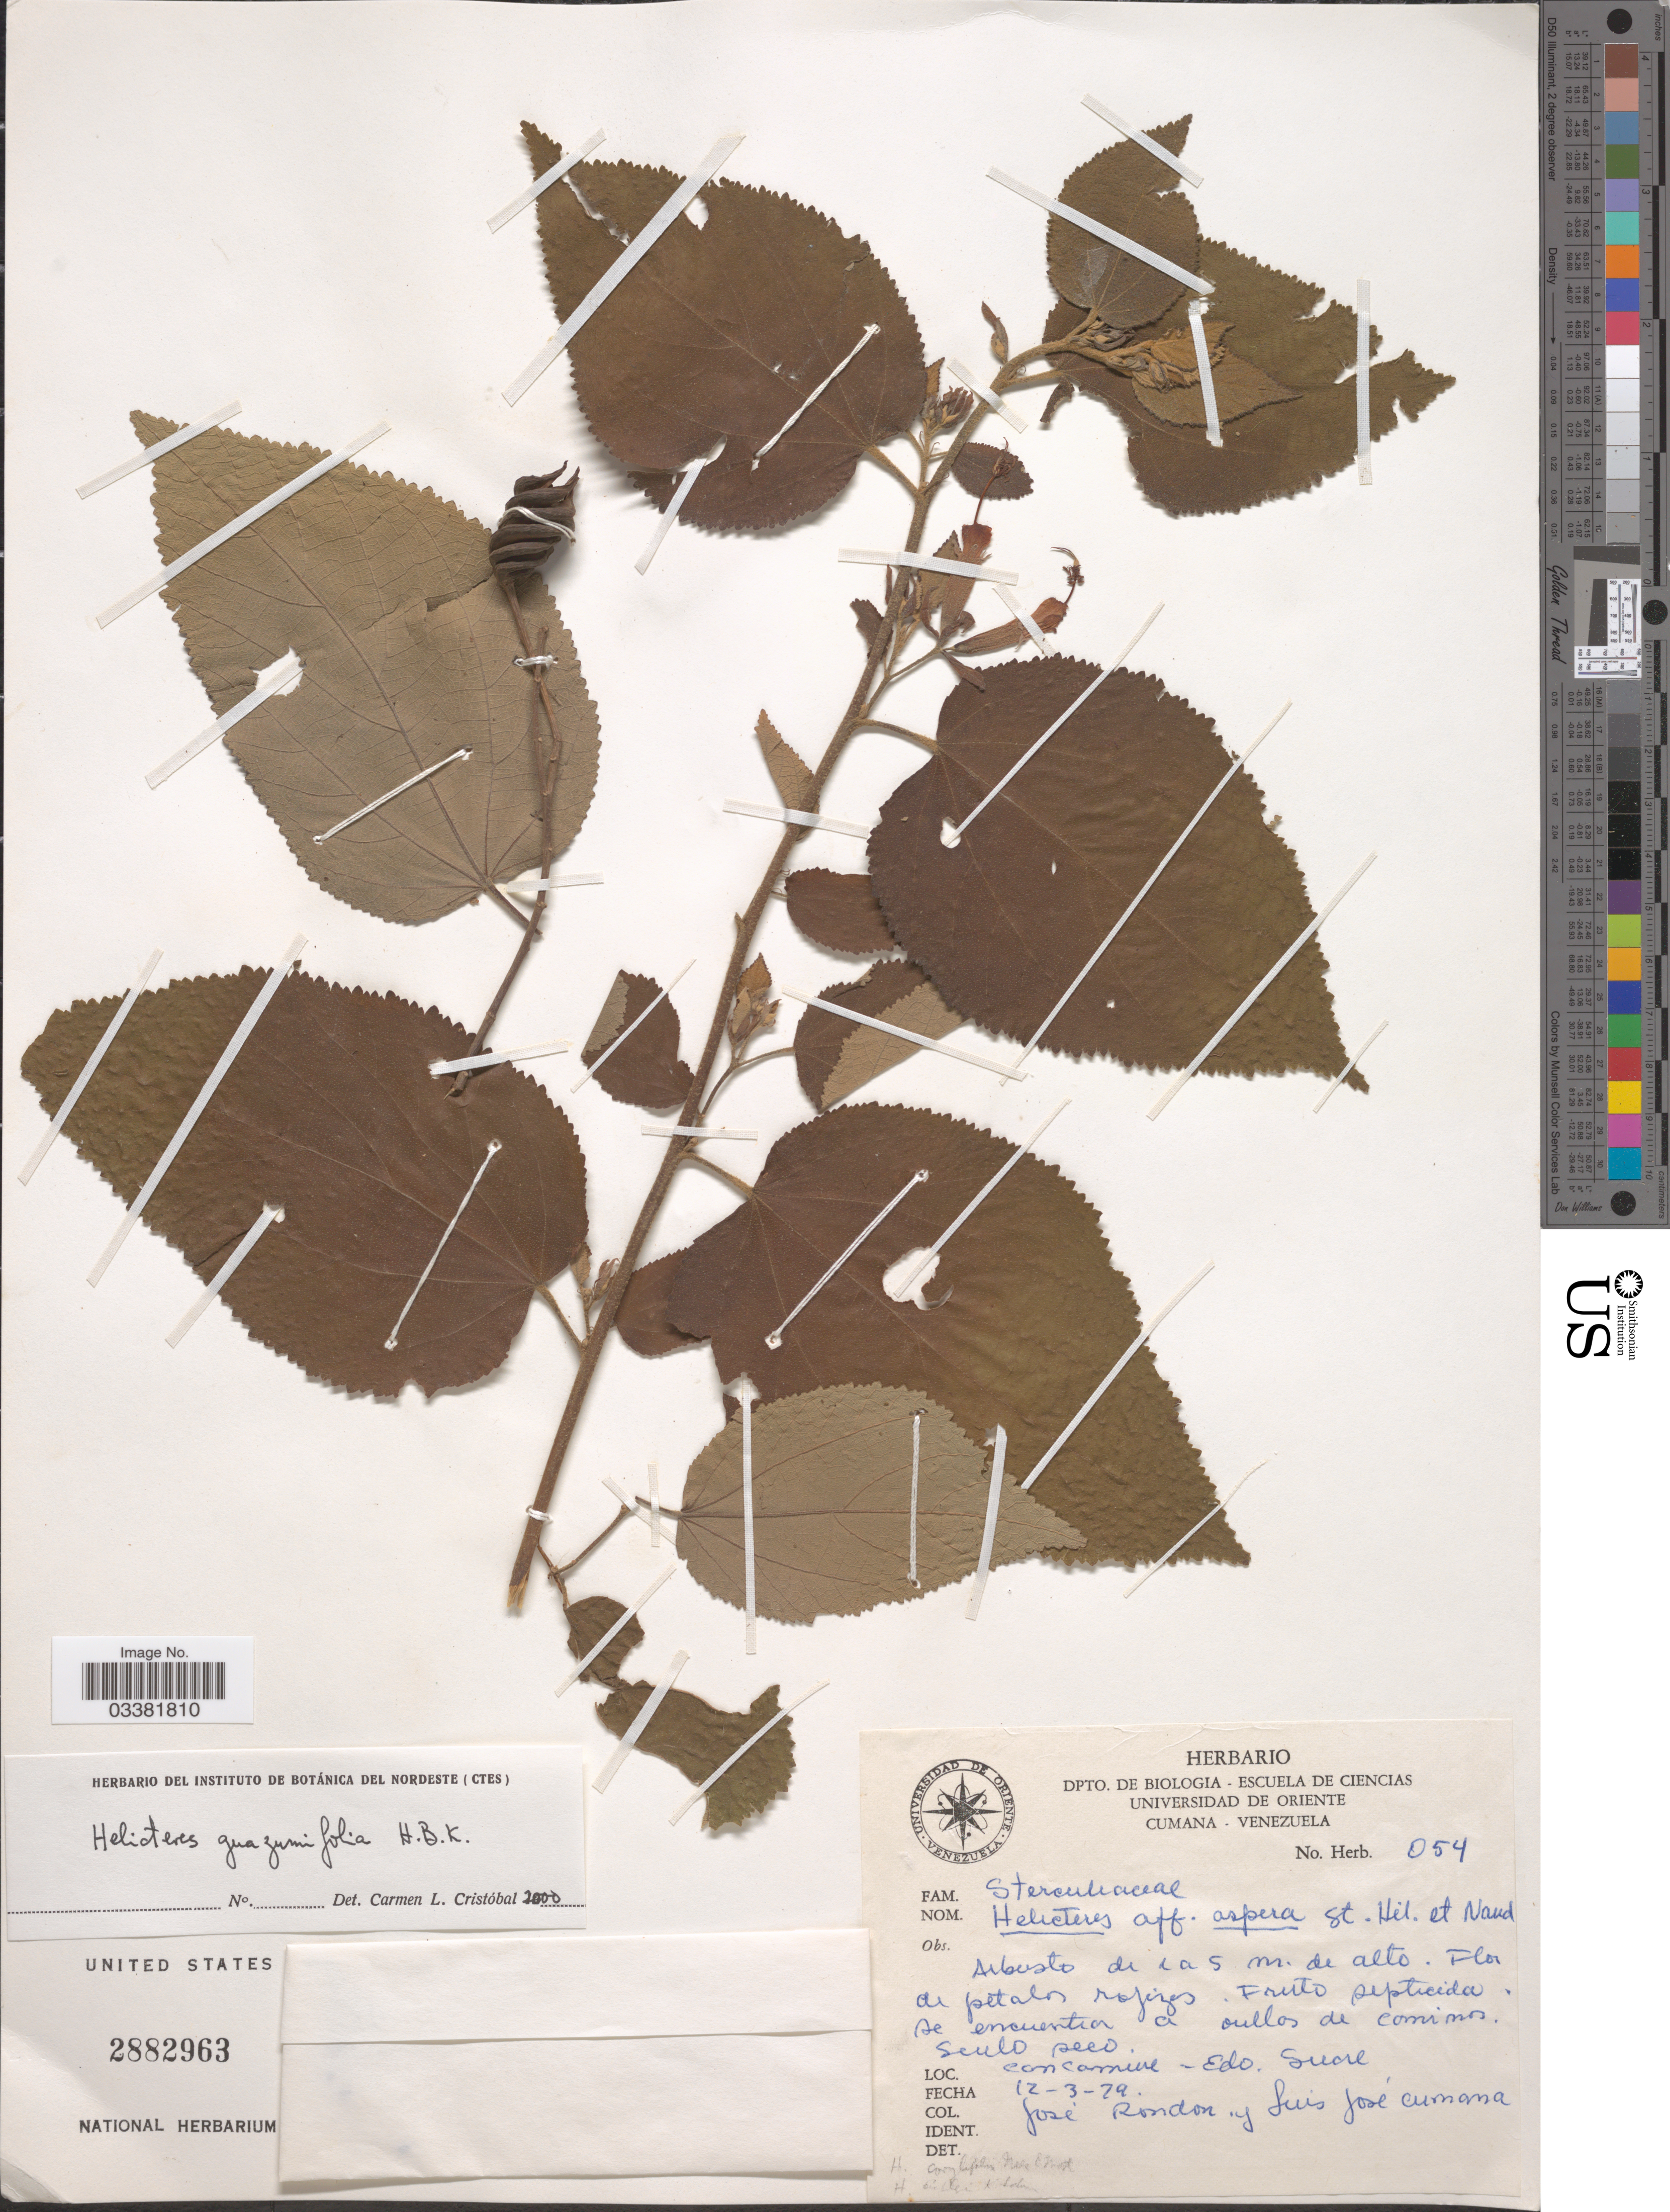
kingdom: Plantae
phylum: Tracheophyta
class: Magnoliopsida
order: Malvales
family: Malvaceae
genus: Helicteres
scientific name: Helicteres guazumifolia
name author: Kunth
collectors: J. Rondón & L. Cumana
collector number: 054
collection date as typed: Transcribed d/m/y: 12/3/79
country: Venezuela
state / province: Sucre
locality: Concarrive [interpreted].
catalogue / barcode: US 2882963